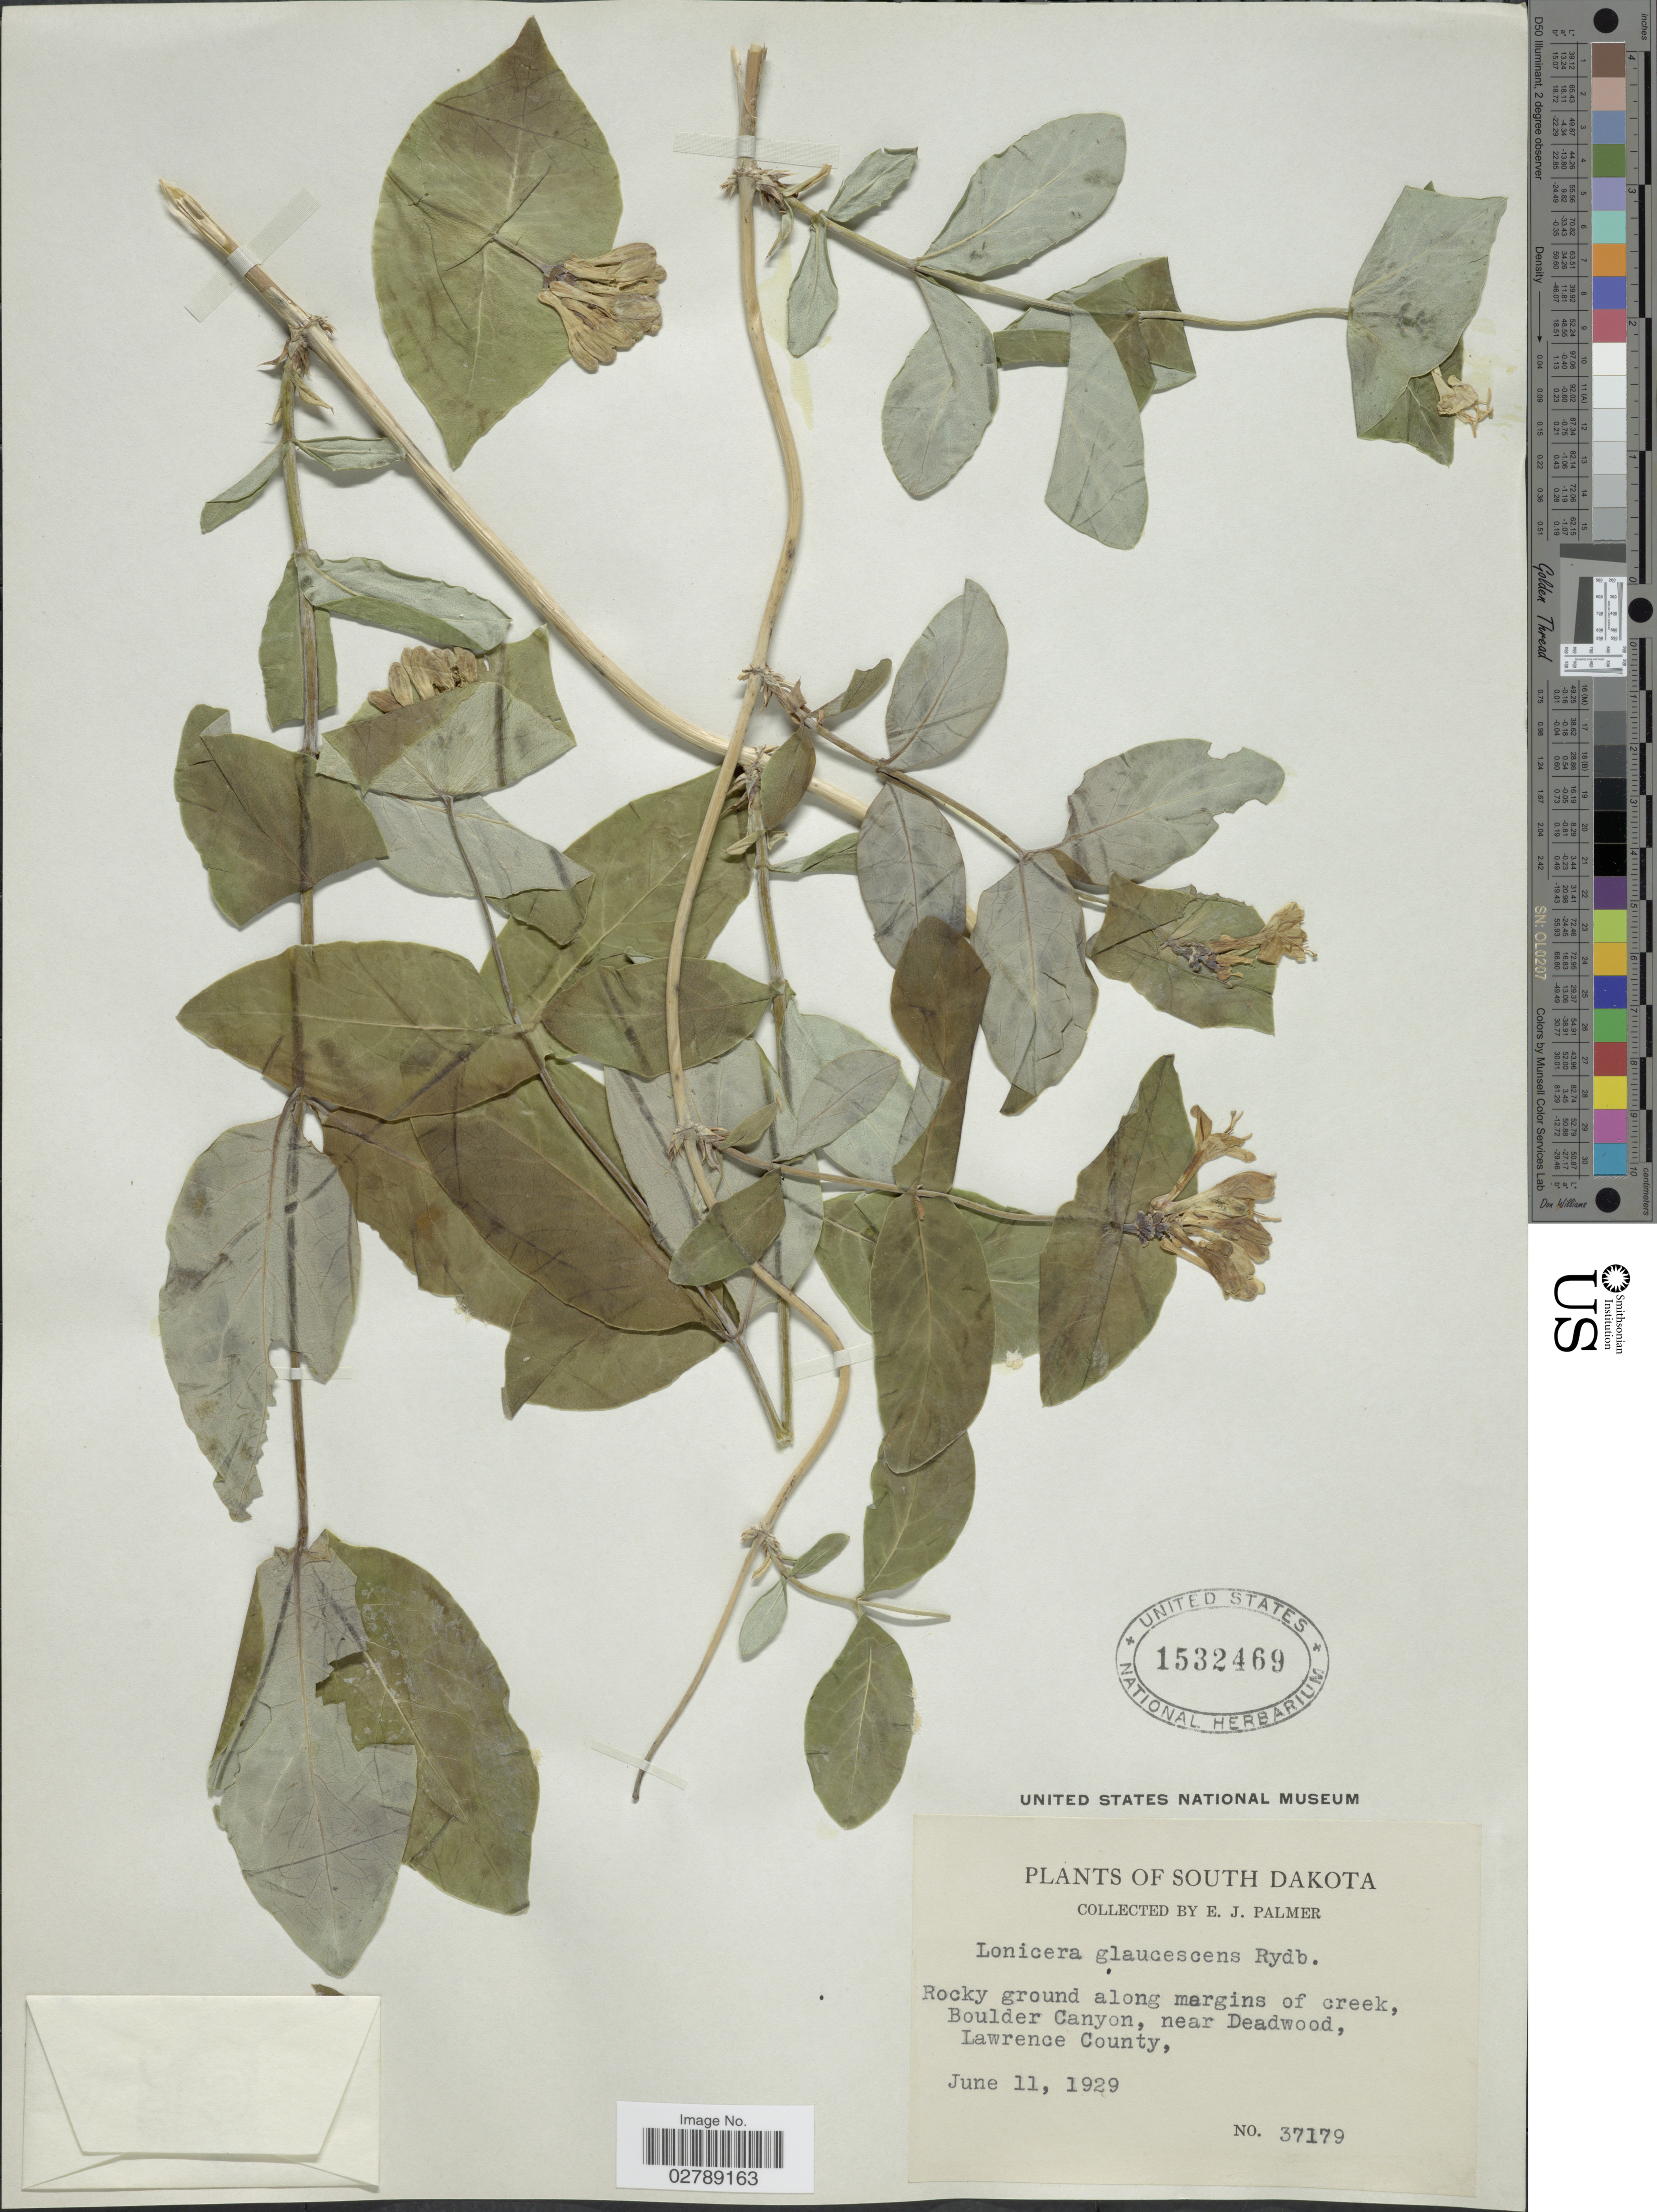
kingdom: Plantae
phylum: Tracheophyta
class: Magnoliopsida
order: Dipsacales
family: Caprifoliaceae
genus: Lonicera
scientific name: Lonicera dioica var. glaucescens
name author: (Rydb.) Butters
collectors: E. J. Palmer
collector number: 37179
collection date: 1929-06-11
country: United States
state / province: South Dakota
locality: Rocky ground along margins of Creek, Boulder Canyon, near Deadwood, Lawrence County.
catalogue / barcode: US 1532469